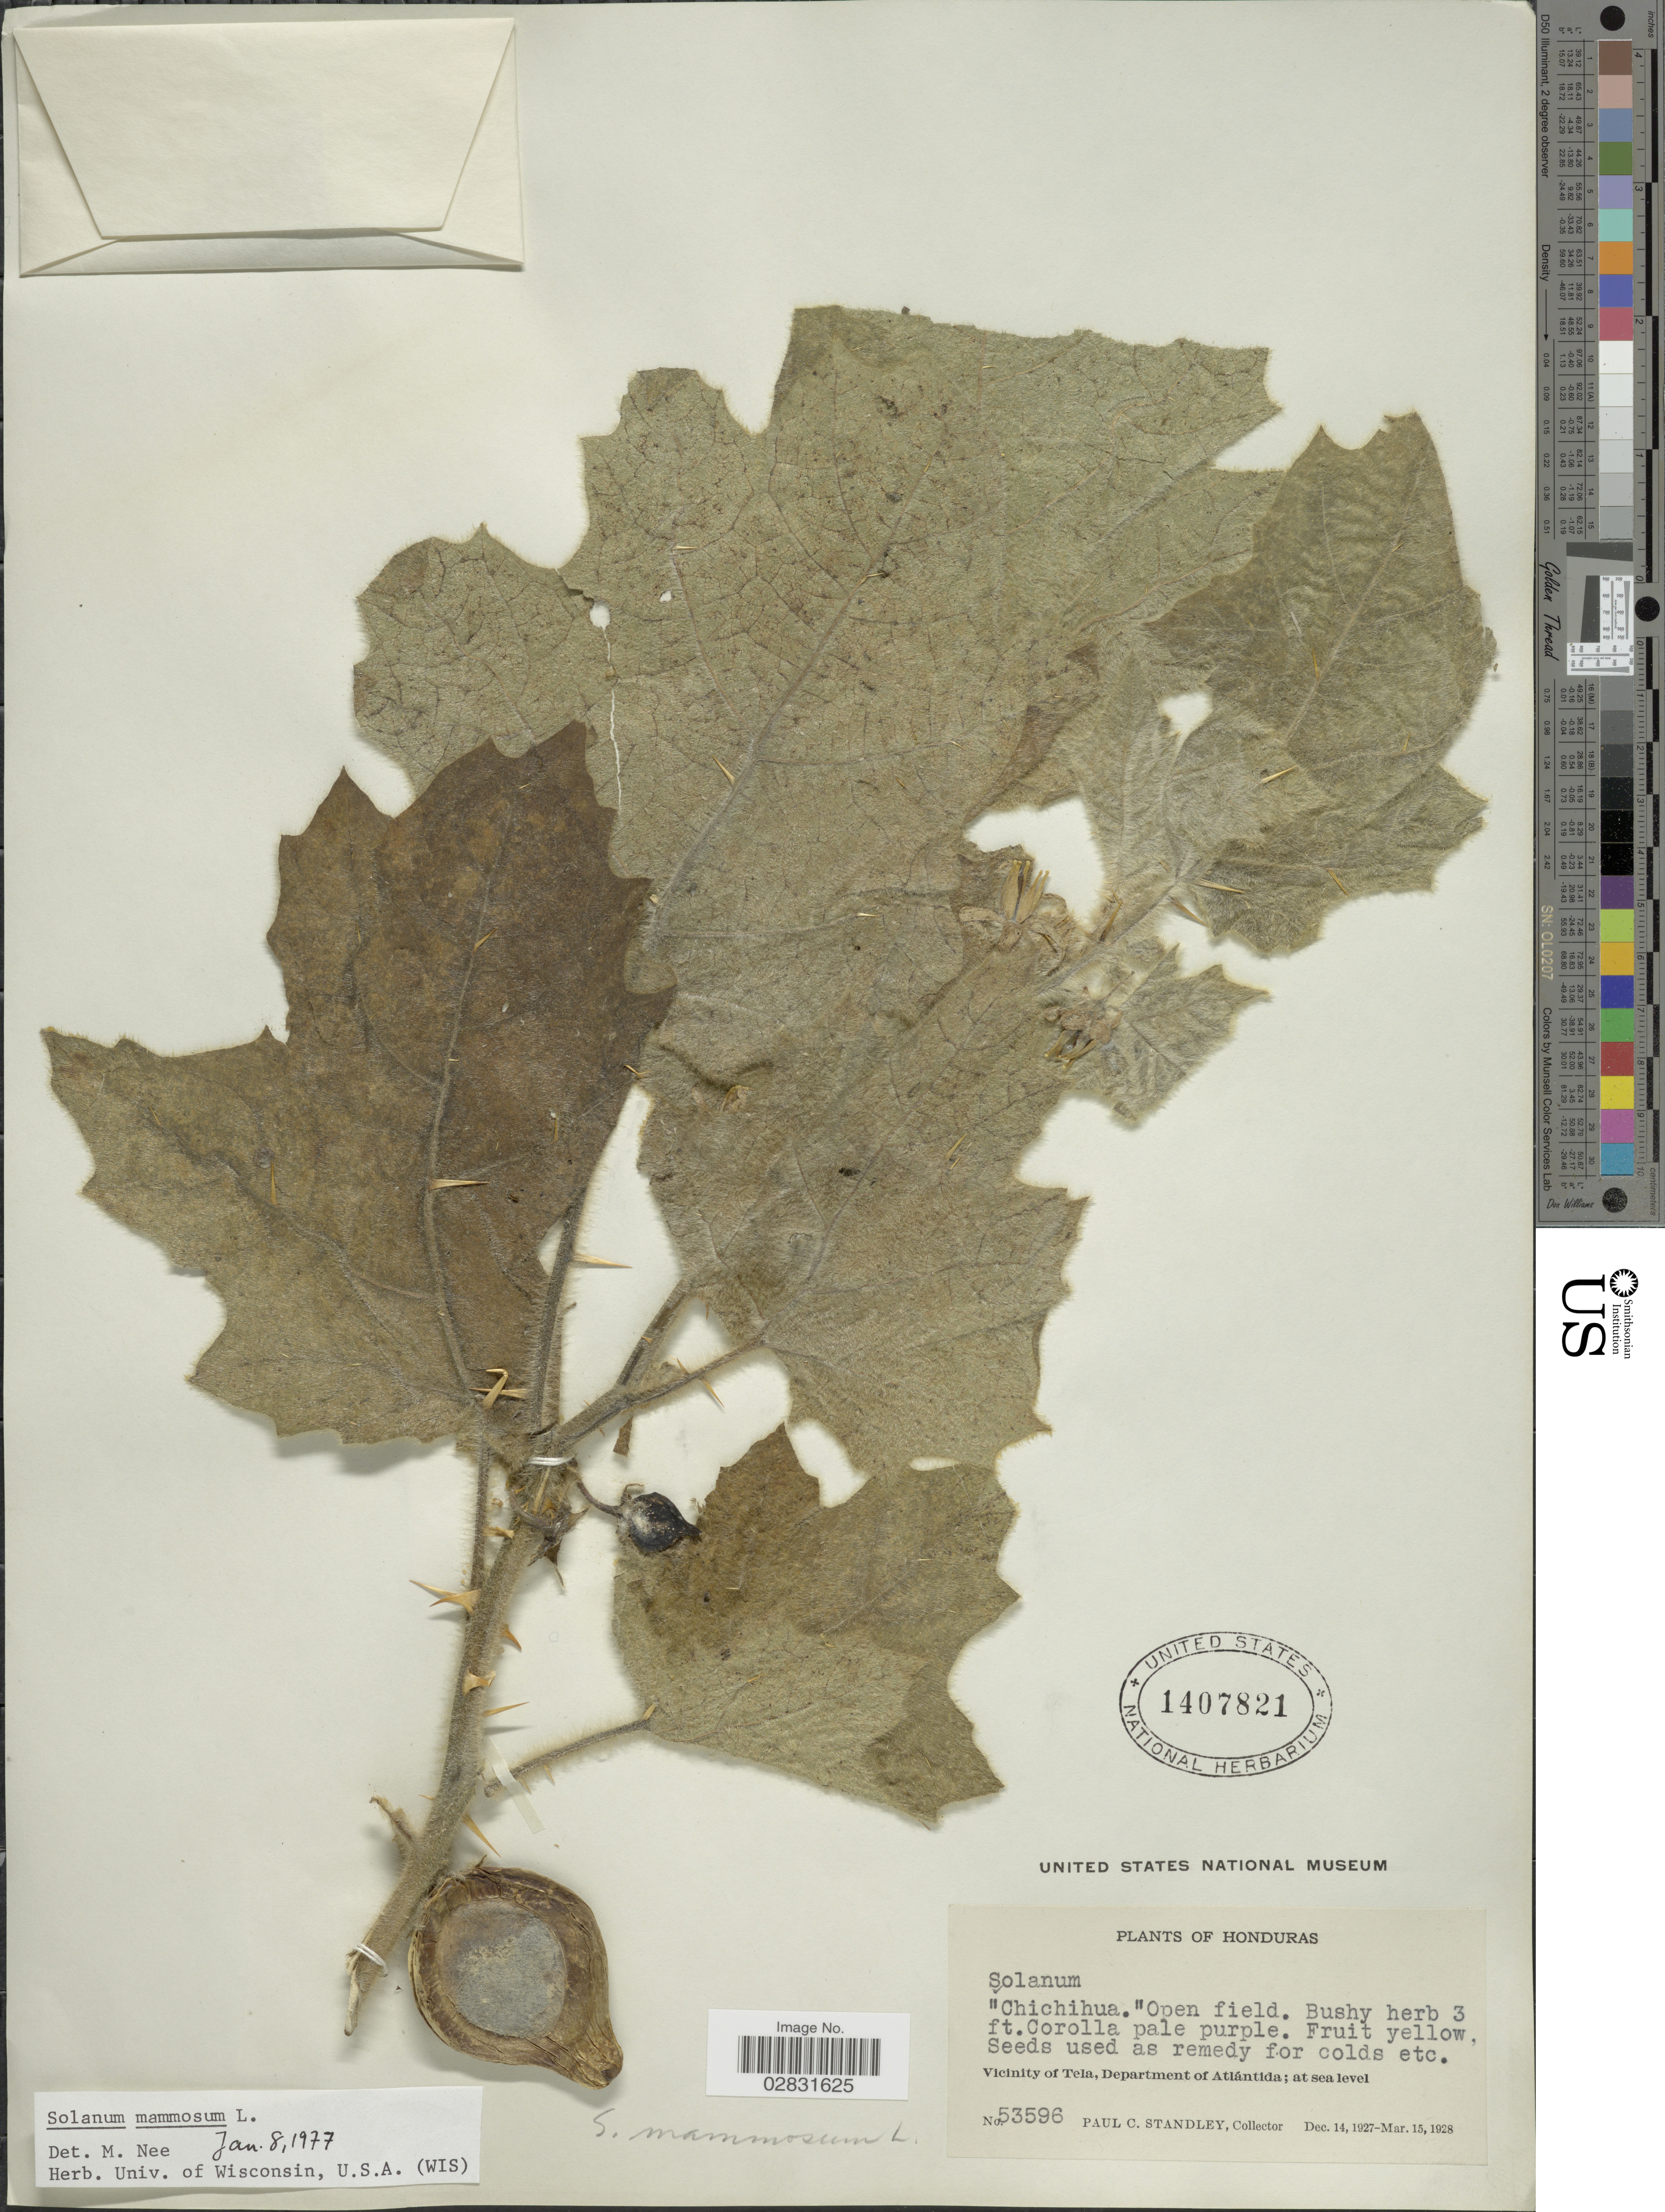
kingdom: Plantae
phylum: Tracheophyta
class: Magnoliopsida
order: Solanales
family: Solanaceae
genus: Solanum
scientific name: Solanum mammosum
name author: L.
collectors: P. C. Standley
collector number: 53596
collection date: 1927-12-14/1928-03-15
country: Honduras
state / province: Atlántida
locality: Vicinity of Tela, Department of Atlántida.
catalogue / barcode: US 1407821